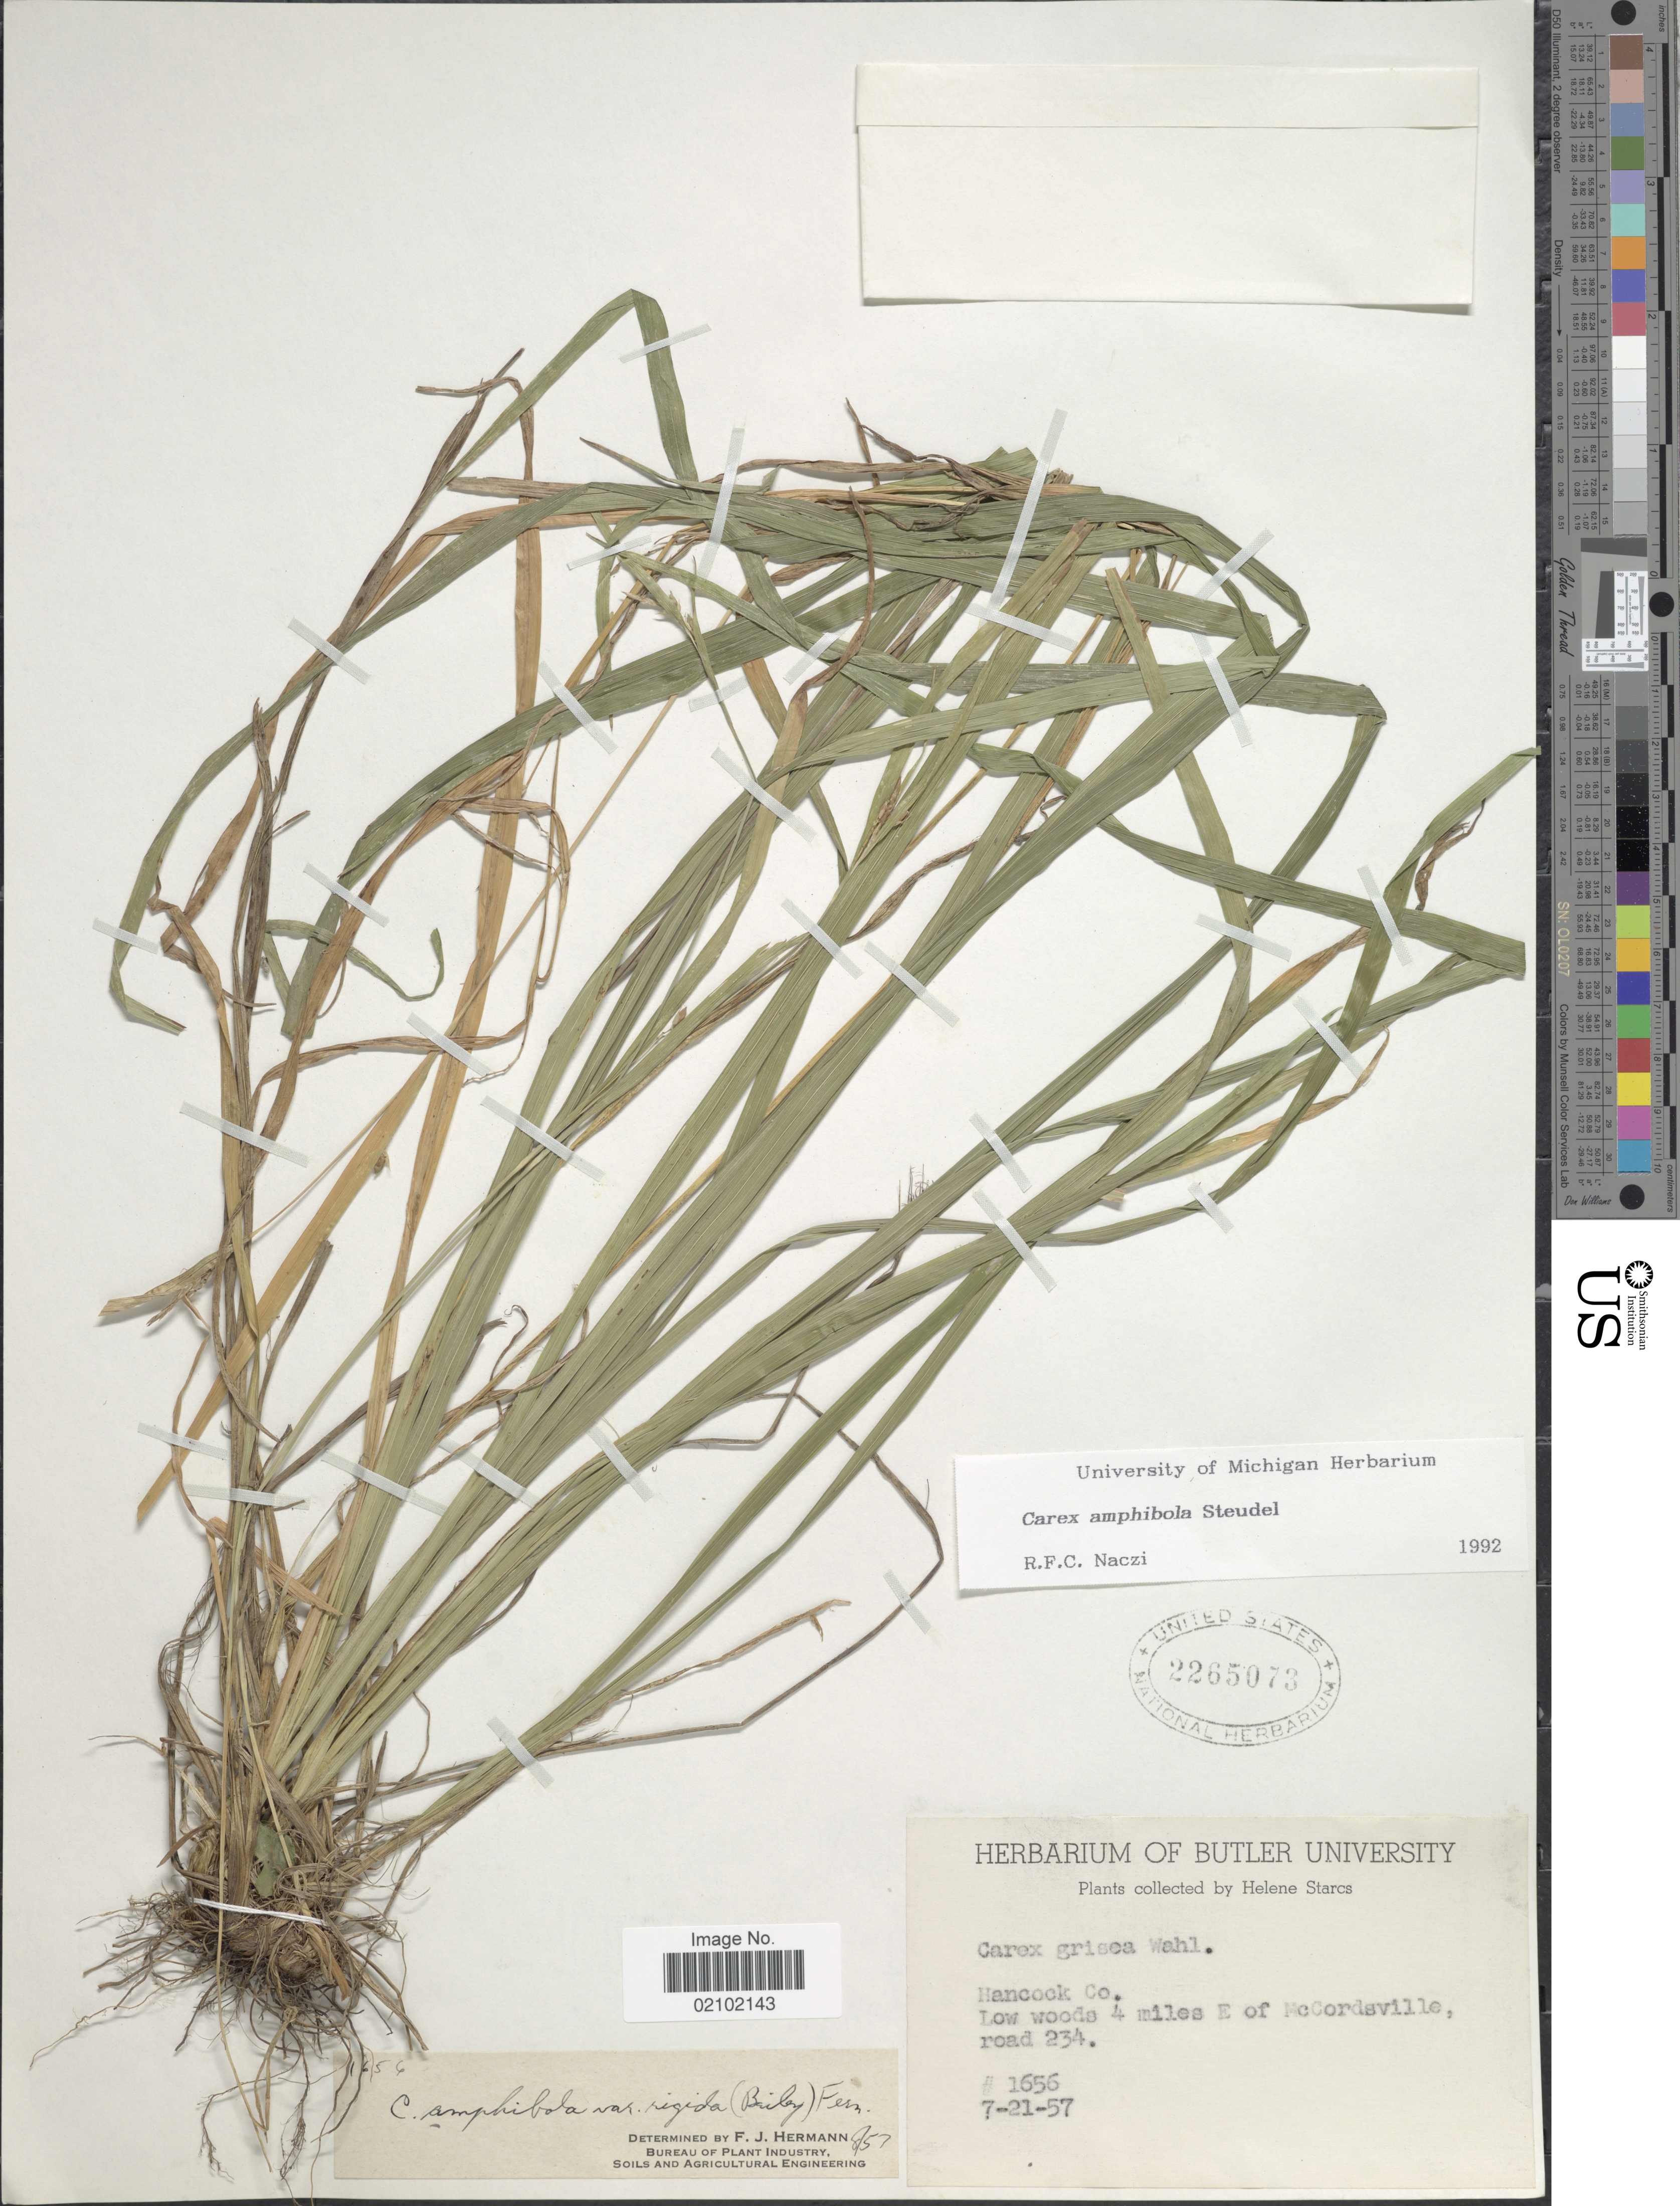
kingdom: Plantae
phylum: Tracheophyta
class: Liliopsida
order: Poales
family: Cyperaceae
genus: Carex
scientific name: Carex amphibola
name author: Steud.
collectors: H. Starcs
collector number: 1656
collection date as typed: Transcribed d/m/y: 21/7/57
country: United States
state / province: Indiana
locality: Hancock Co. 4 miles E of McCordsville, road 234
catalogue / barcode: US 2265073